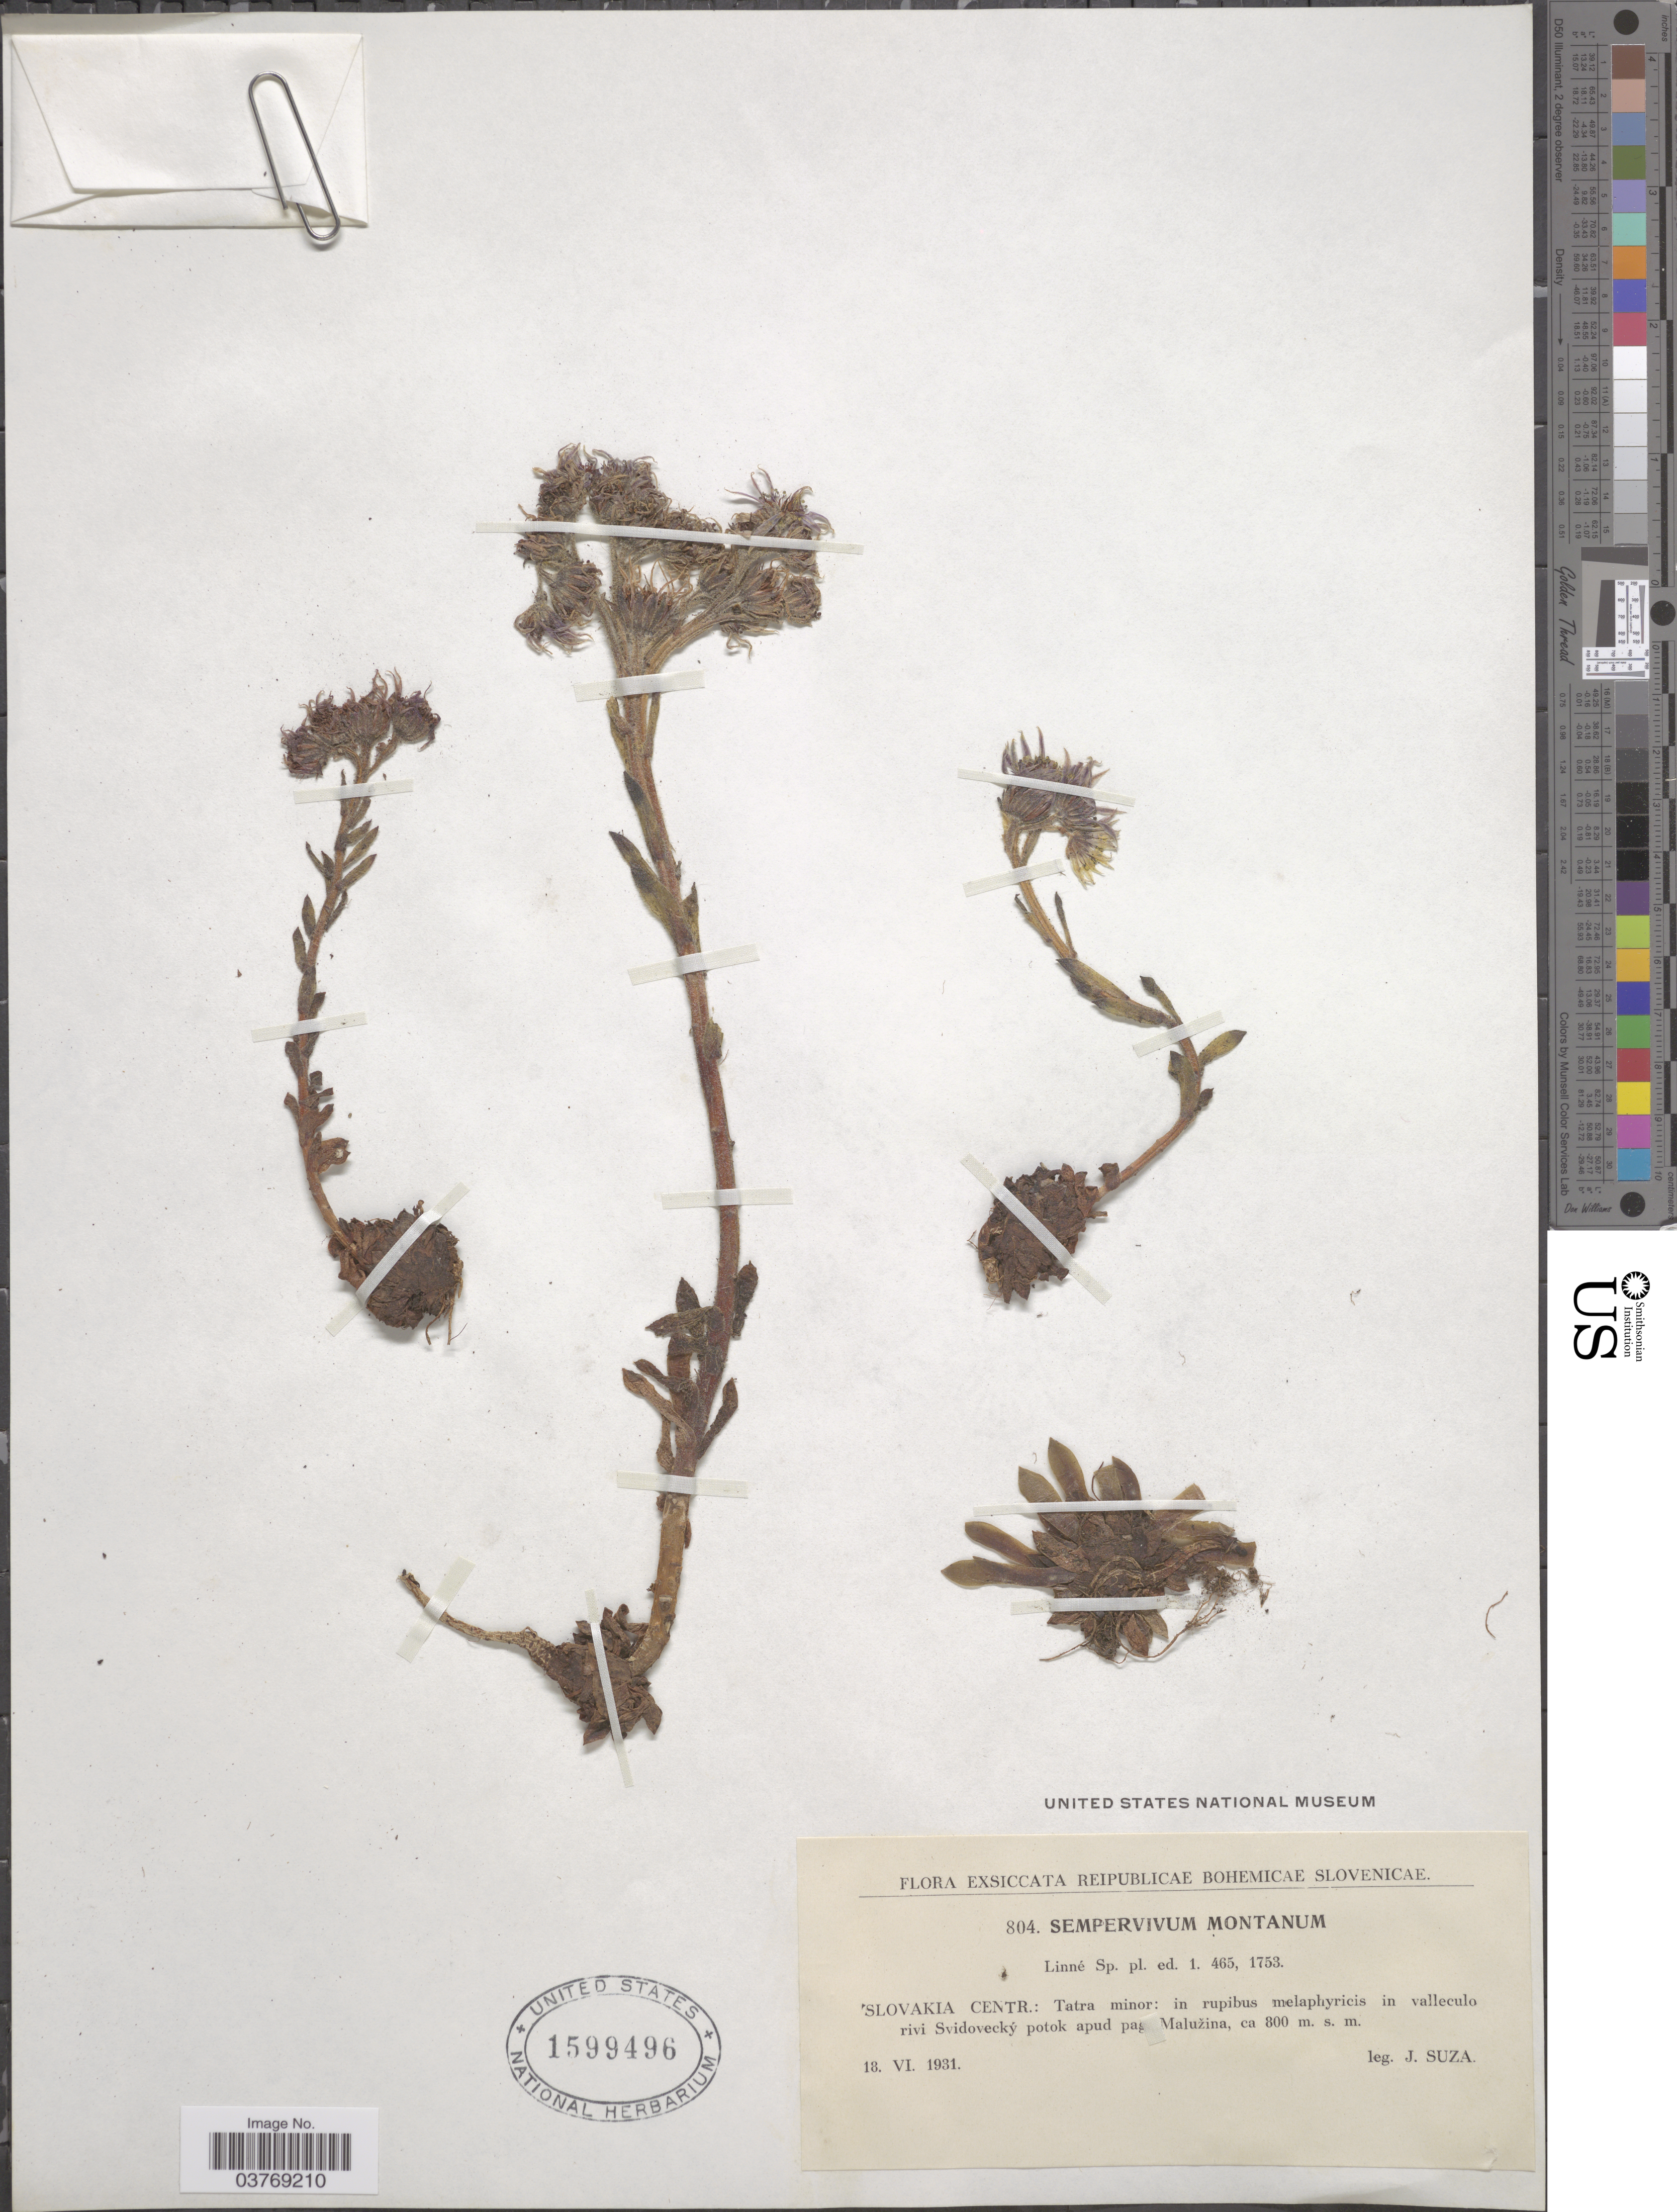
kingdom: Plantae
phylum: Tracheophyta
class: Magnoliopsida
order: Saxifragales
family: Crassulaceae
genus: Sempervivum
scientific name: Sempervivum montanum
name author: L.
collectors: J. Suza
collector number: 804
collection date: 1931-06-18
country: Slovakia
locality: Slovakia Centr.: Tatra minor: in rupibus melaphyricis in valleculo rivi Svidovecký potok apud pag* Malužina.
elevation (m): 800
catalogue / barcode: US 1599496